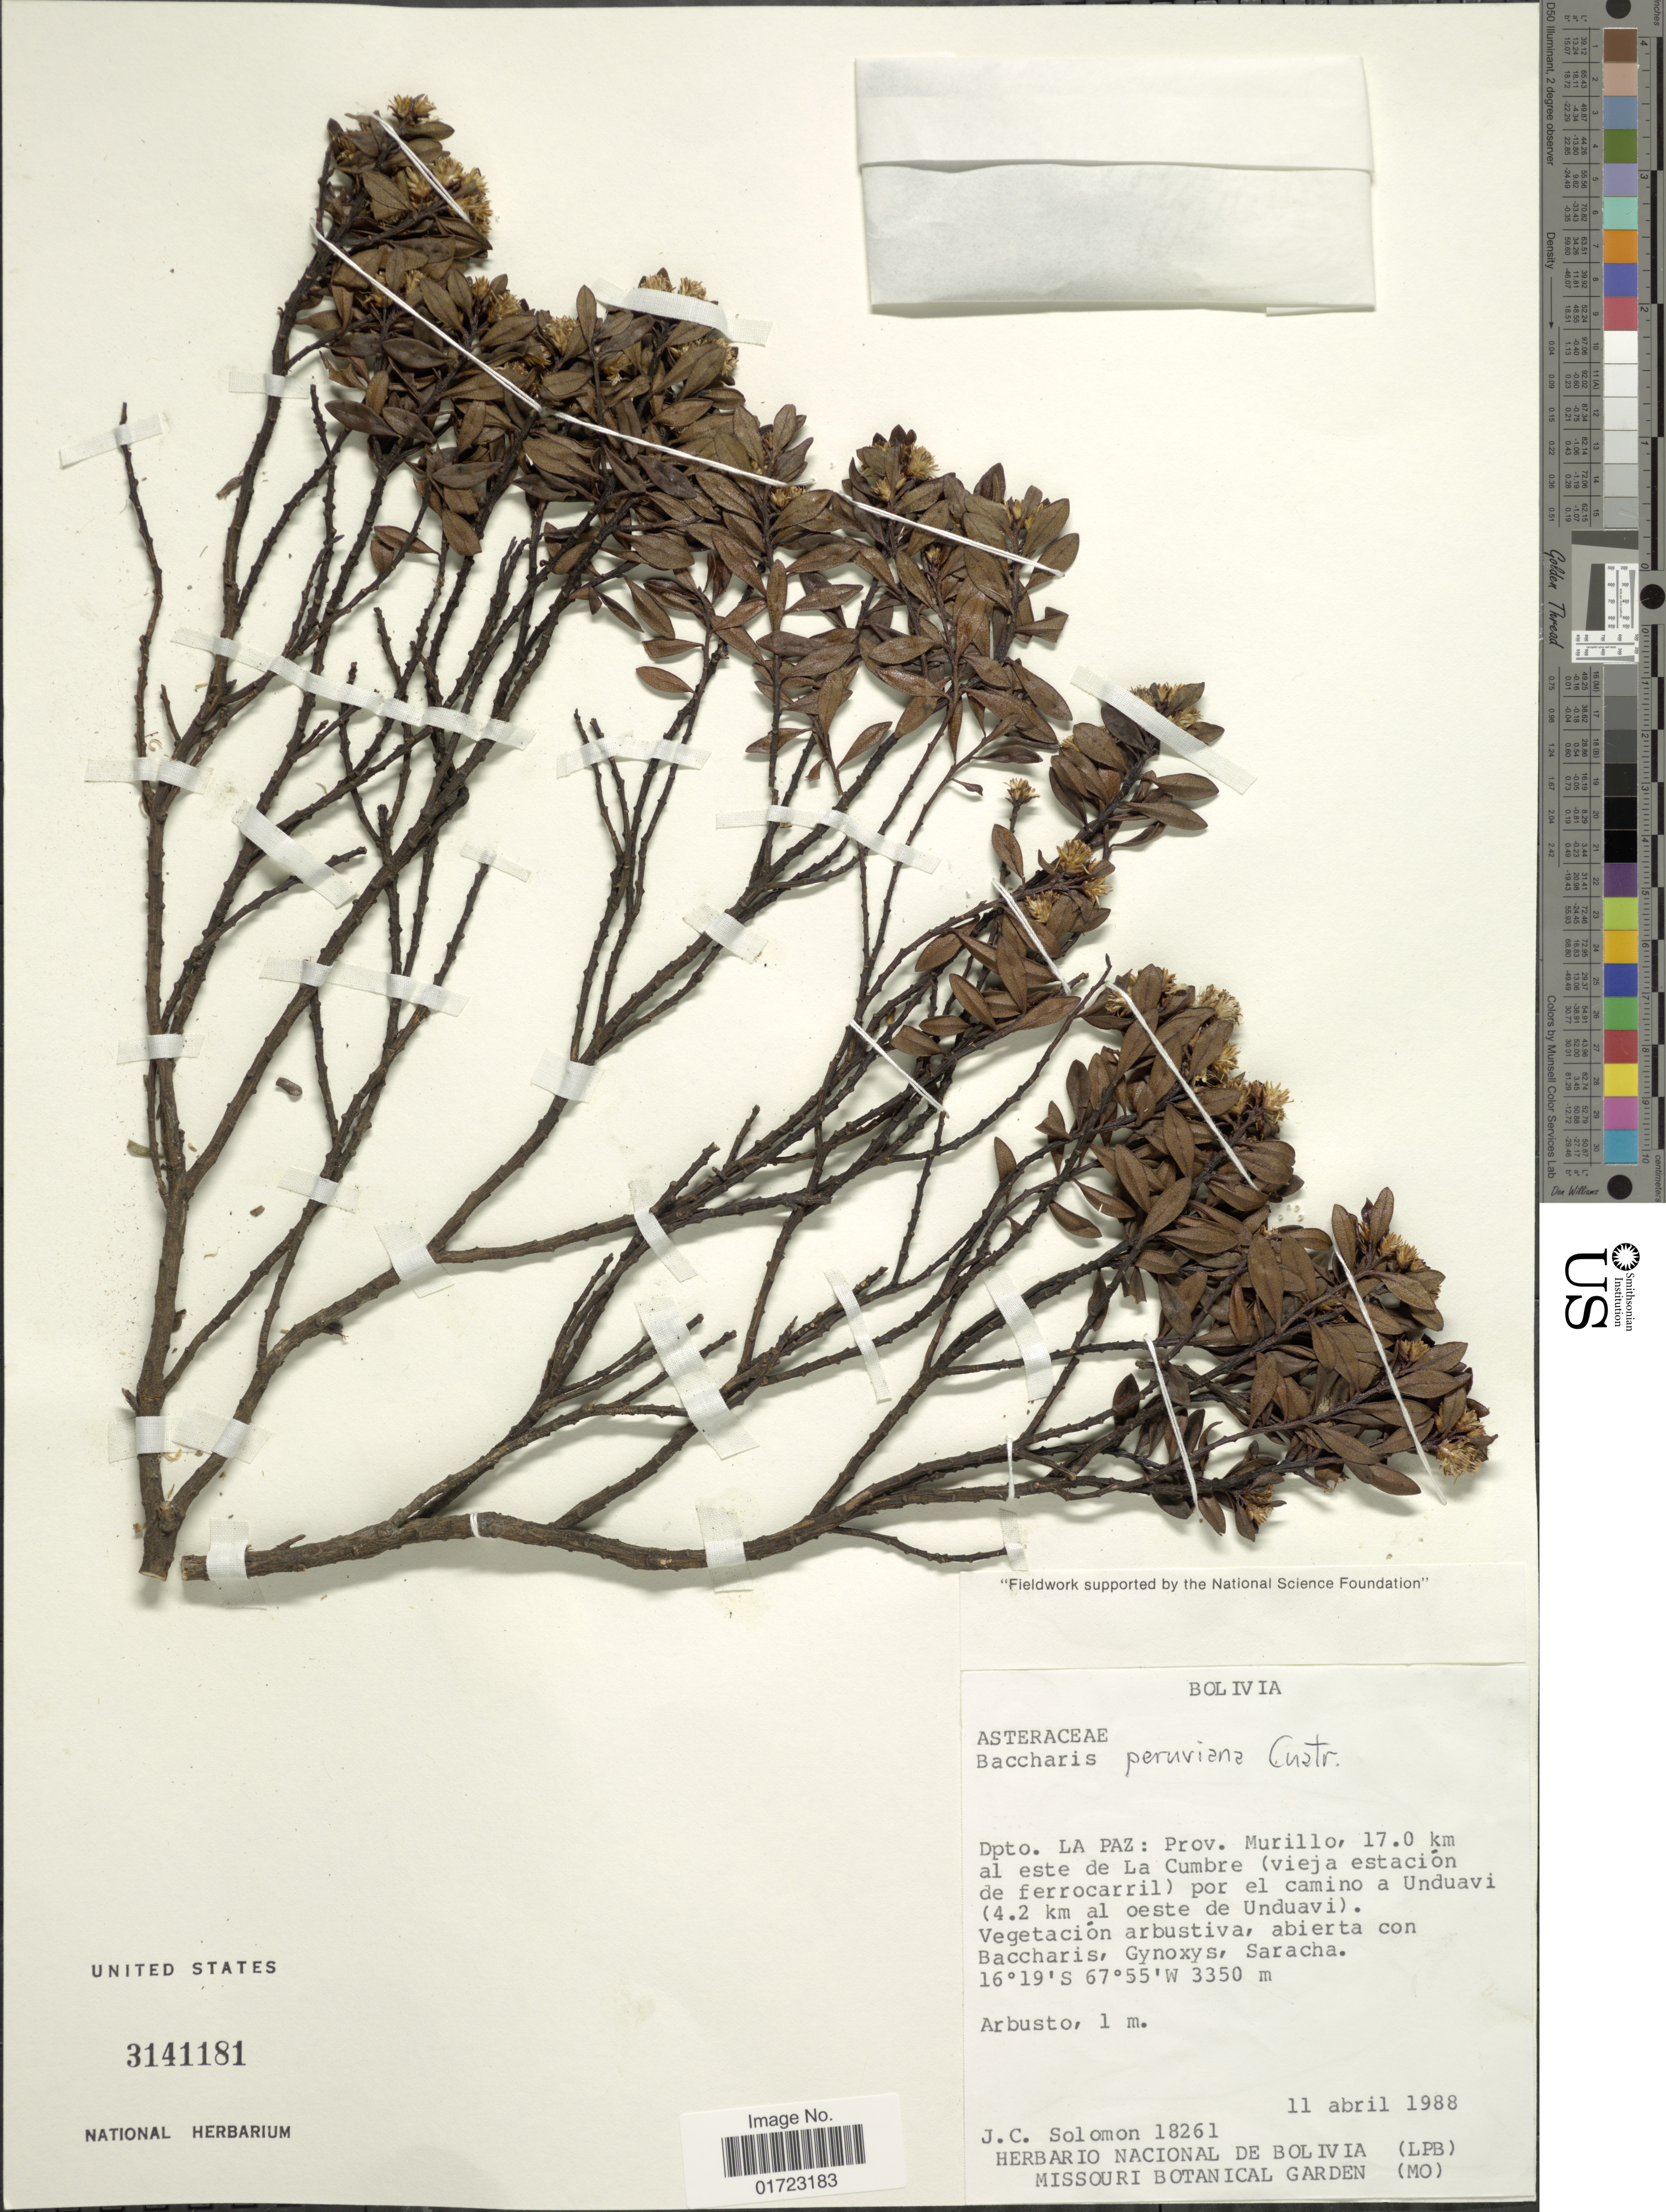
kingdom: Plantae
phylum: Tracheophyta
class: Magnoliopsida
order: Asterales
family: Asteraceae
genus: Baccharis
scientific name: Baccharis peruviana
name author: Cuatrec.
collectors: J. C. Solomon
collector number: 18261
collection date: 1988-04-11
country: Bolivia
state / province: La Paz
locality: Pro. Murillo, 17.0km al este de La Cumbre (veja estacion de ferrocarril) por el camino a Undiavi (4.2 km al oeste de Unduavi)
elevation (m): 3350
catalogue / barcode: US 3141181